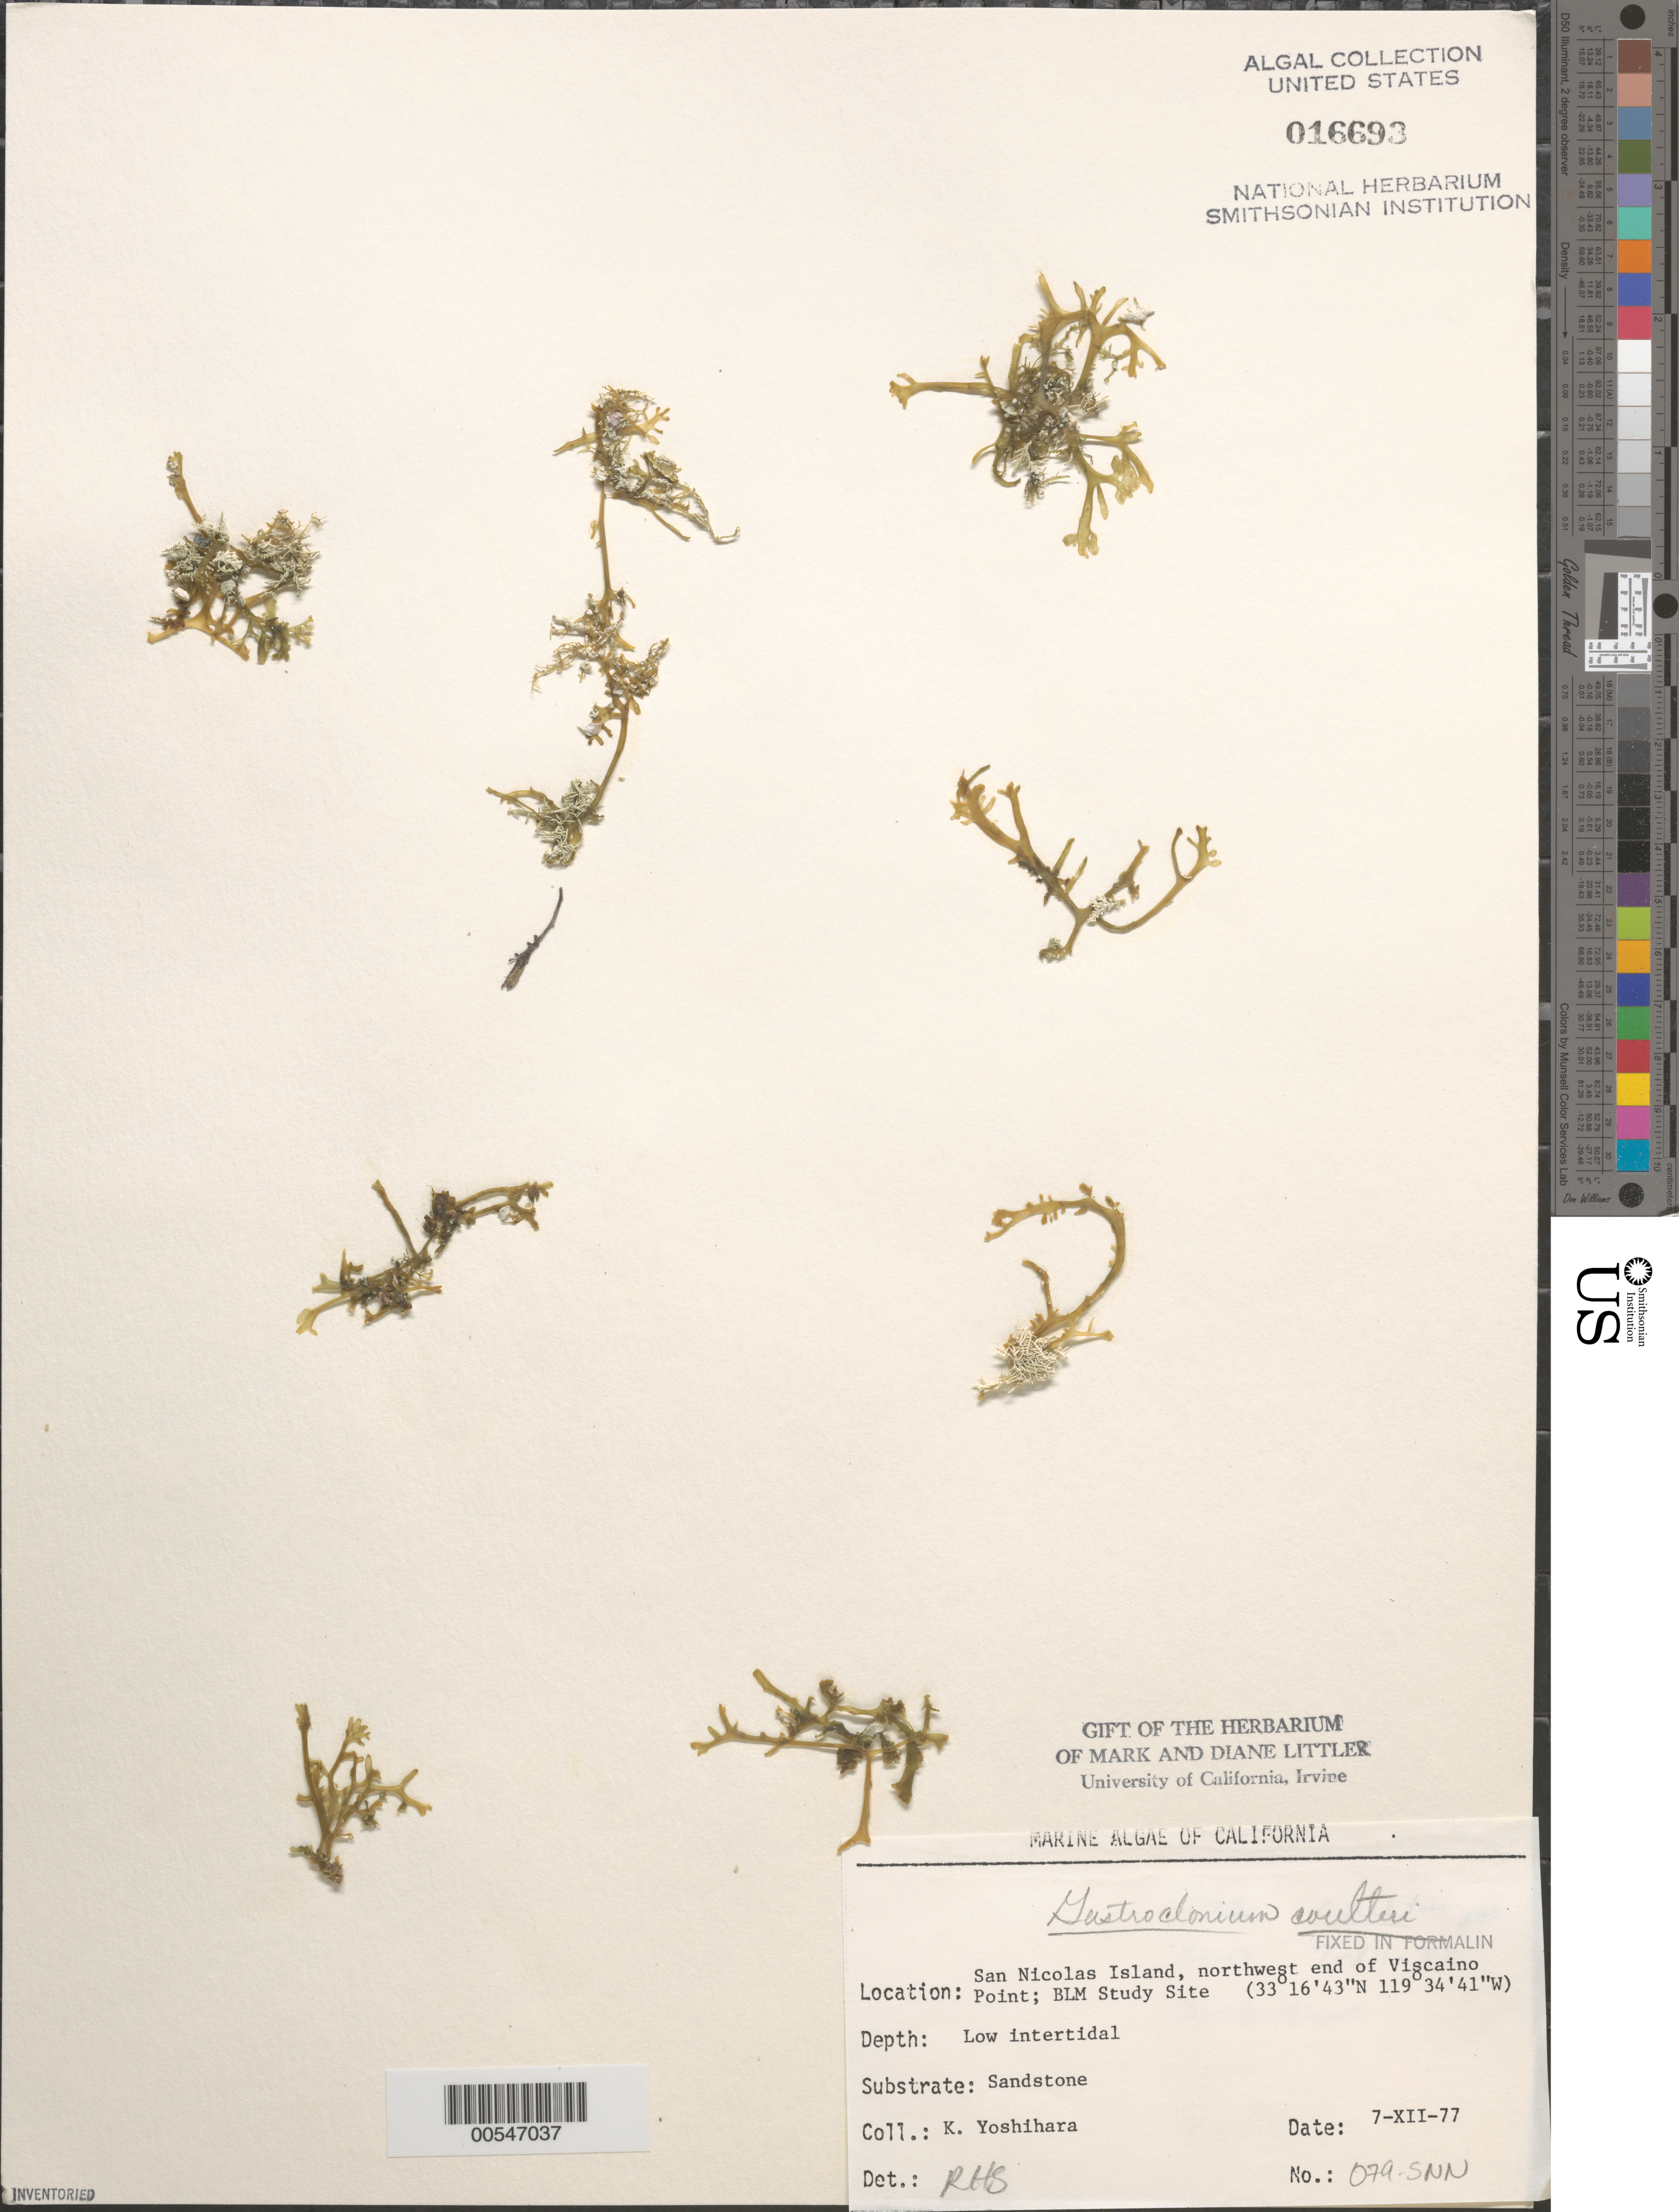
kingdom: Plantae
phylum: Rhodophyta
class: Florideophyceae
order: Rhodymeniales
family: Champiaceae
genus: Neogastroclonium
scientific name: Neogastroclonium subarticulatum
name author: (Turner) L. Le Gall et al.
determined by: Algae name updating Project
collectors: K. Yoshihara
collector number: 079-snn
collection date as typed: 07 Dec 1977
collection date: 1977-12-07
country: United States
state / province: California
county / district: Ventura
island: San Nicolas Island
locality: Viscaino Point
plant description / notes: BLM-SOCALBIGHT Rocky Intertidal Survey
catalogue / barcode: US 16693